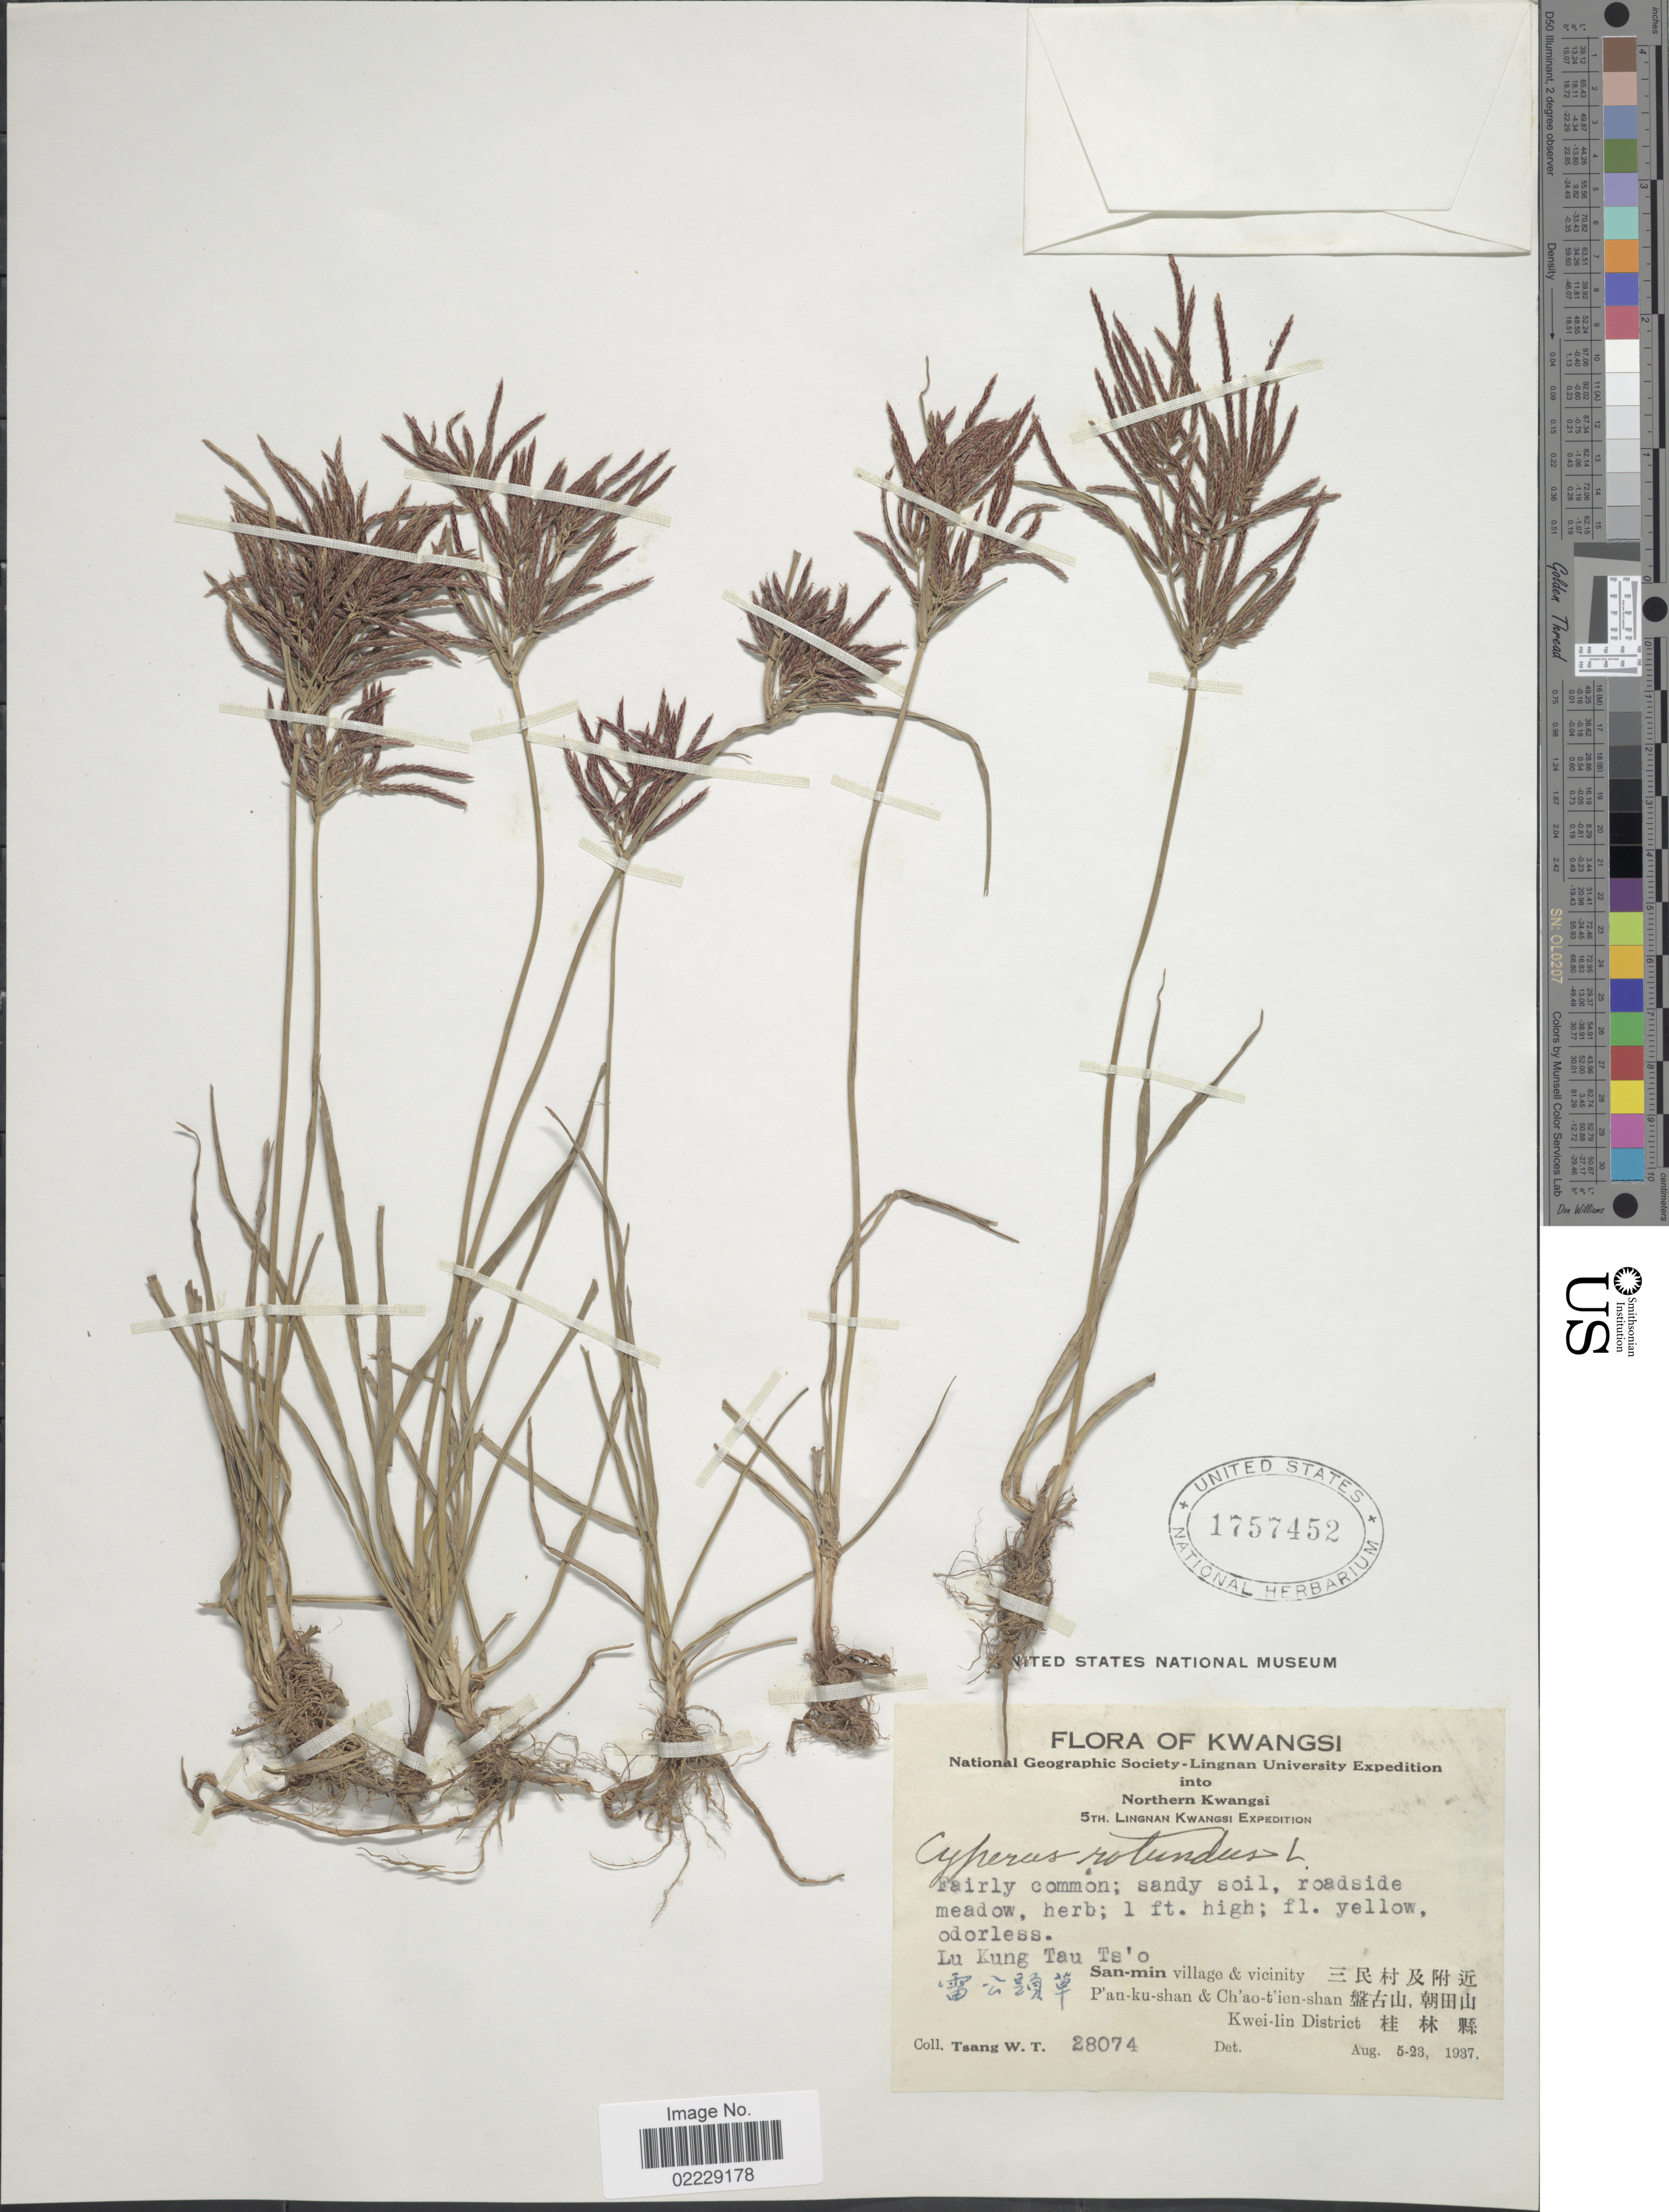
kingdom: Plantae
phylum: Tracheophyta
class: Liliopsida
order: Poales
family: Cyperaceae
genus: Cyperus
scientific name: Cyperus rotundus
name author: L.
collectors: W. T. Tsang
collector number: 28074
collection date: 1937-08-05/1937-08-23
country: China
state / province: Guangxi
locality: Kwangsi, Northern Kwangsi, roadside meadow, Lu Kung Tau Ts'o, San-min village & vicinity, P'an-ku-shan & Ch'ao-t'ien-shan, Kwei-lin District.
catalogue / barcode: US 1757452